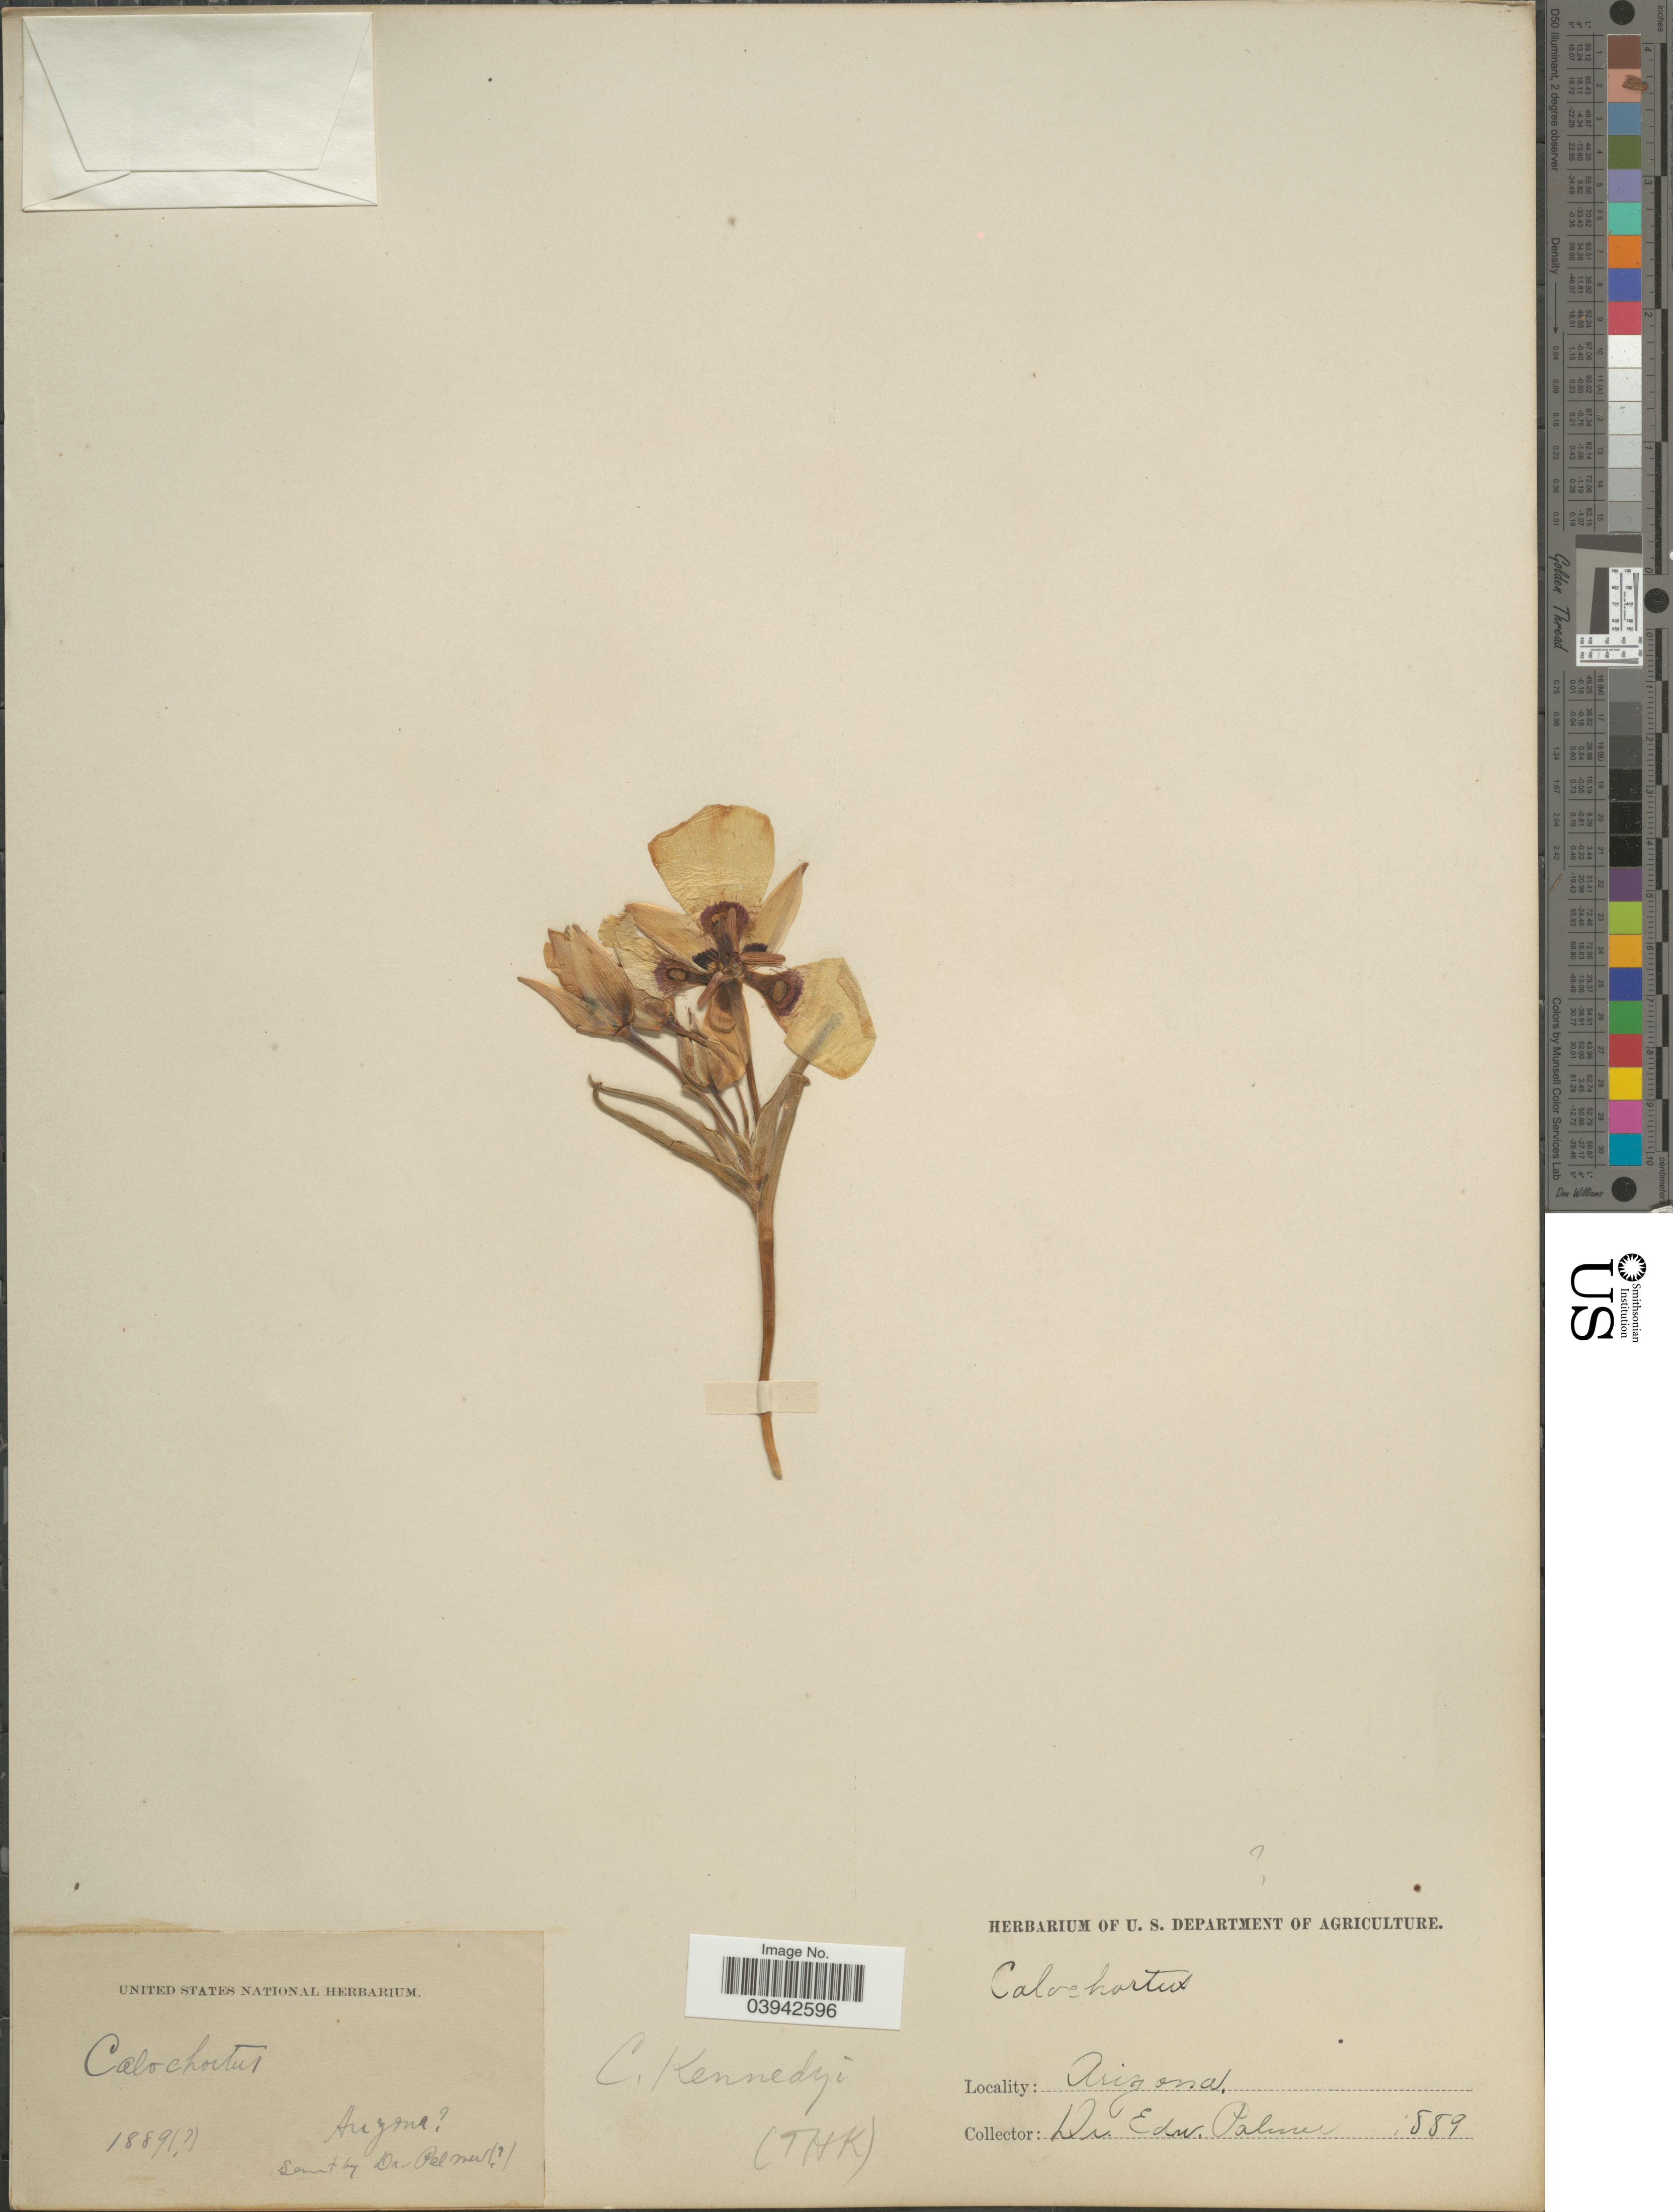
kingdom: Plantae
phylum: Tracheophyta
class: Liliopsida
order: Liliales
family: Liliaceae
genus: Calochortus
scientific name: Calochortus kennedyi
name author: Porter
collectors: E. Palmer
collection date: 1889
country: United States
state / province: Arizona